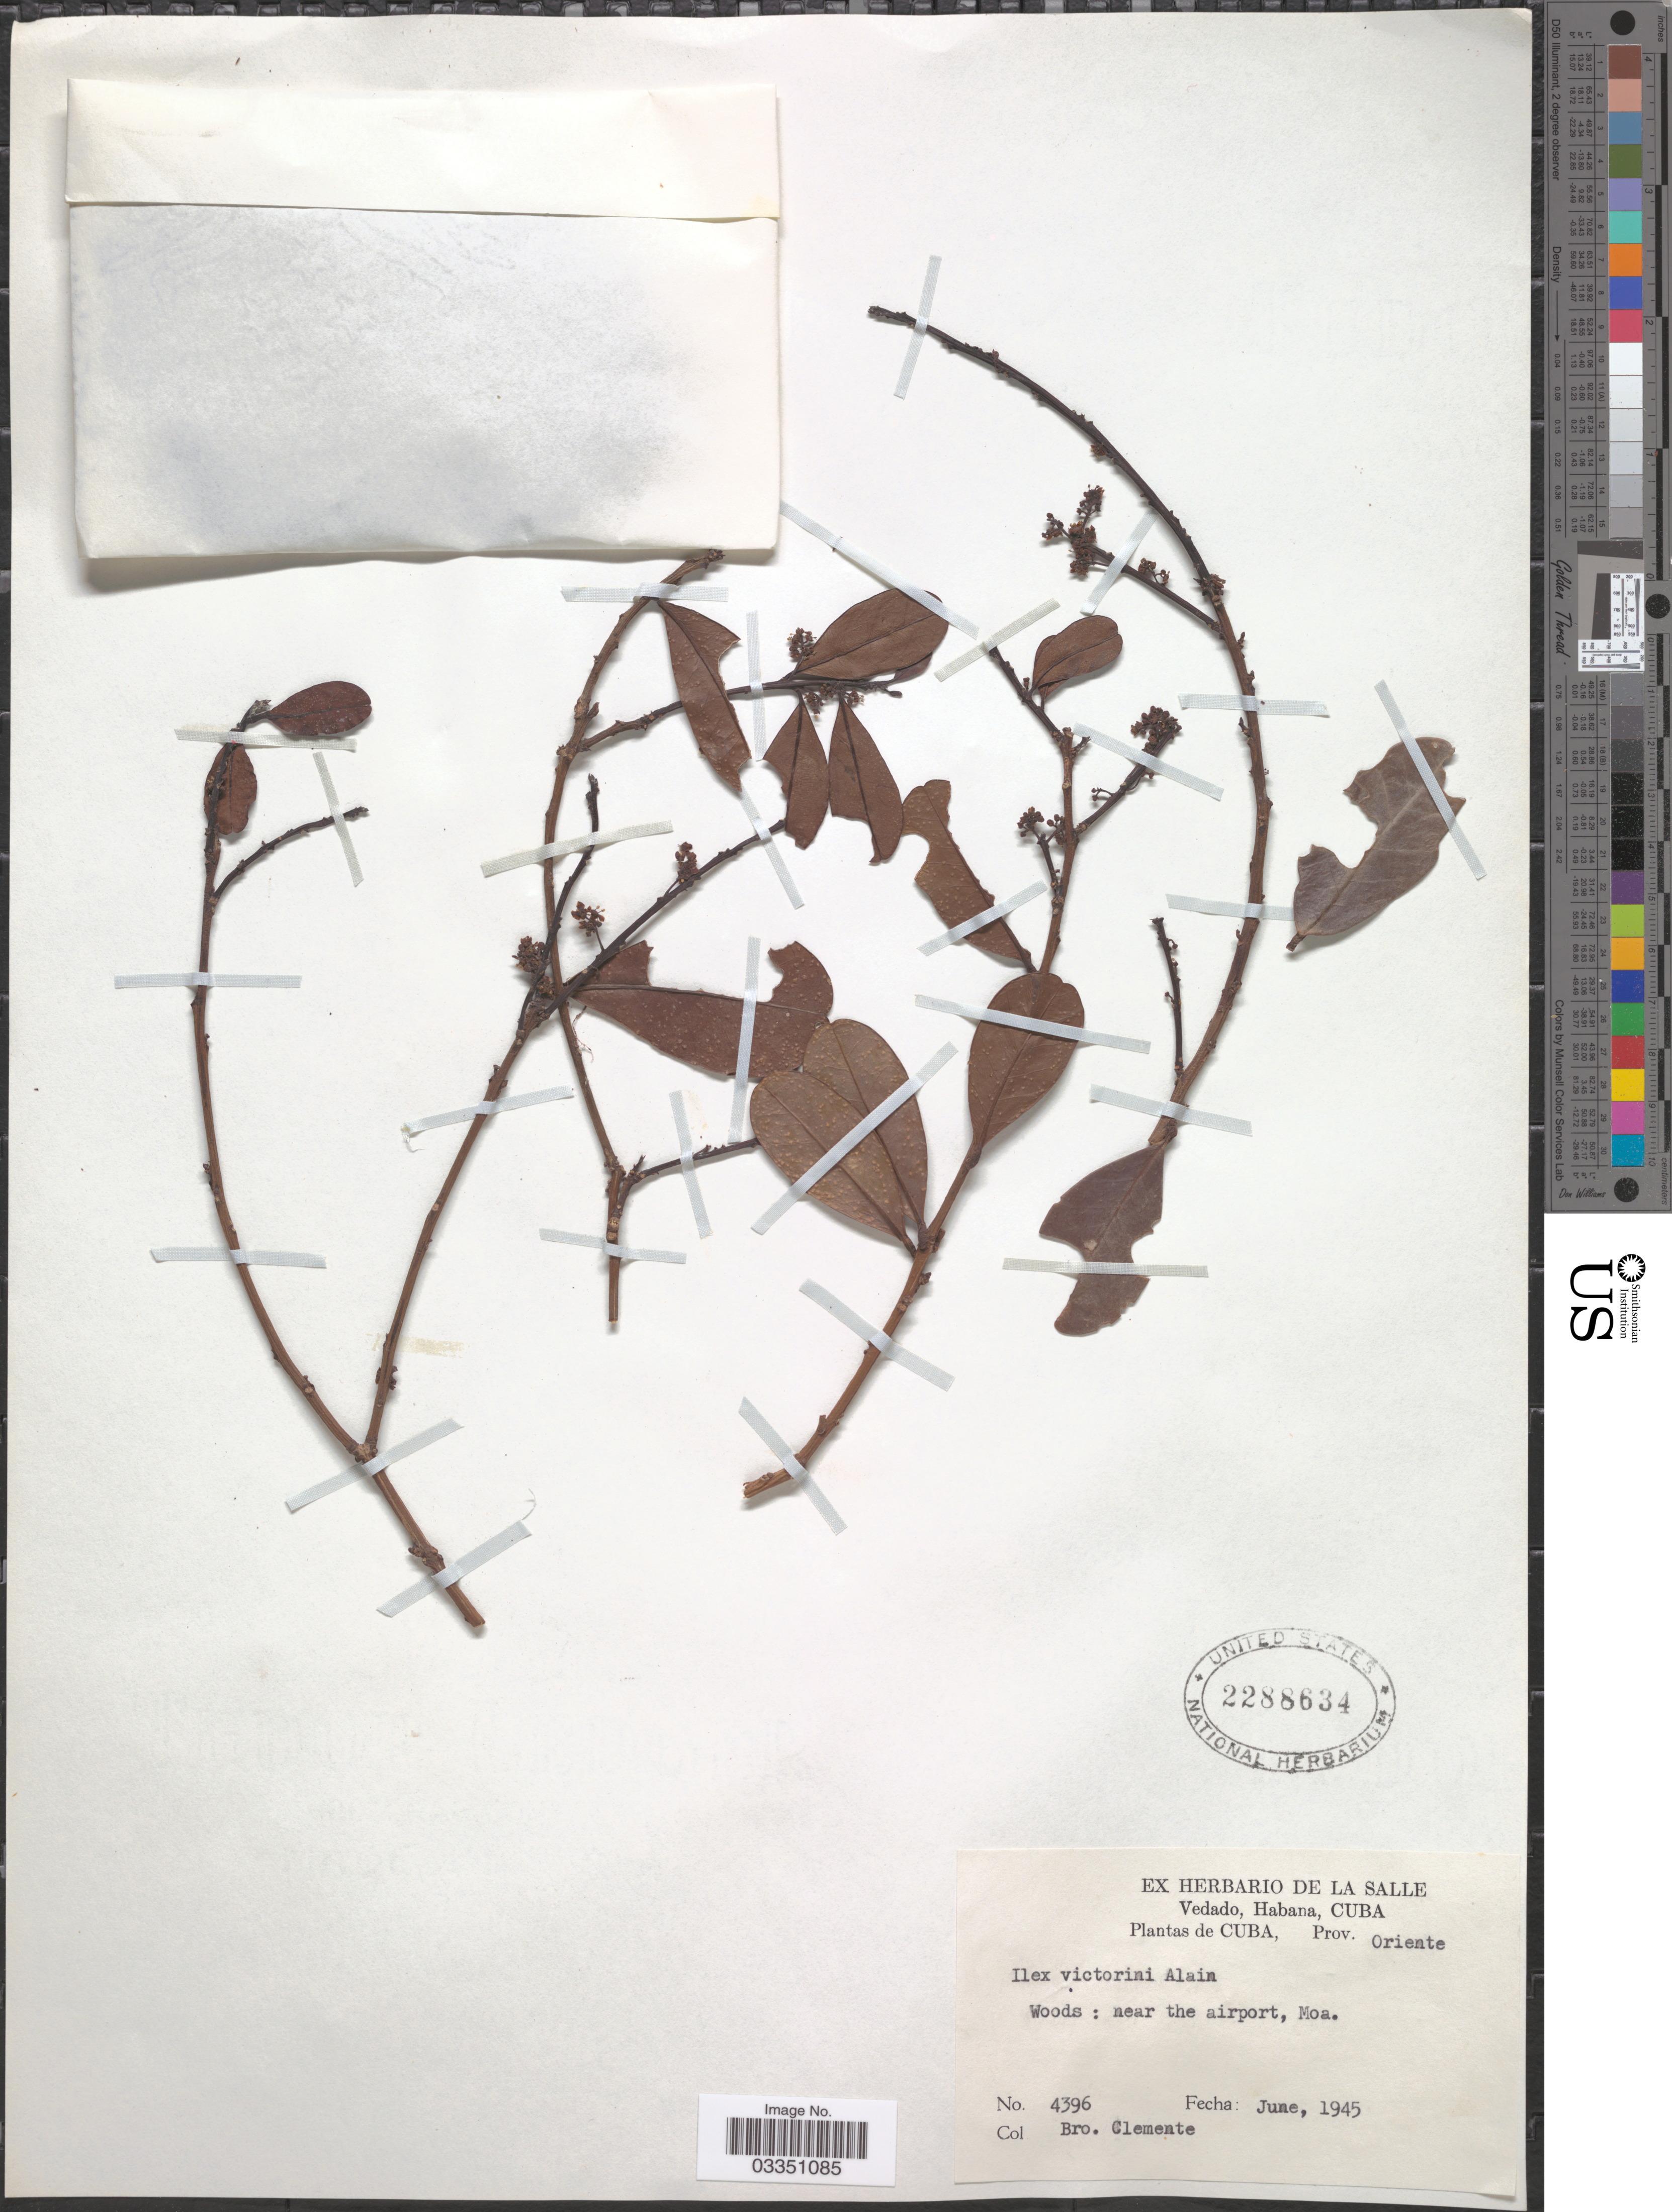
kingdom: Plantae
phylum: Tracheophyta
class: Magnoliopsida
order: Aquifoliales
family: Aquifoliaceae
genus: Ilex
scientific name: Ilex victorini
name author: Alain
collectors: Bro. Clemente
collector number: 4396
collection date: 1945-06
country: Cuba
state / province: Oriente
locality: Near the airport, Moa.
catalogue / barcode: US 2288634